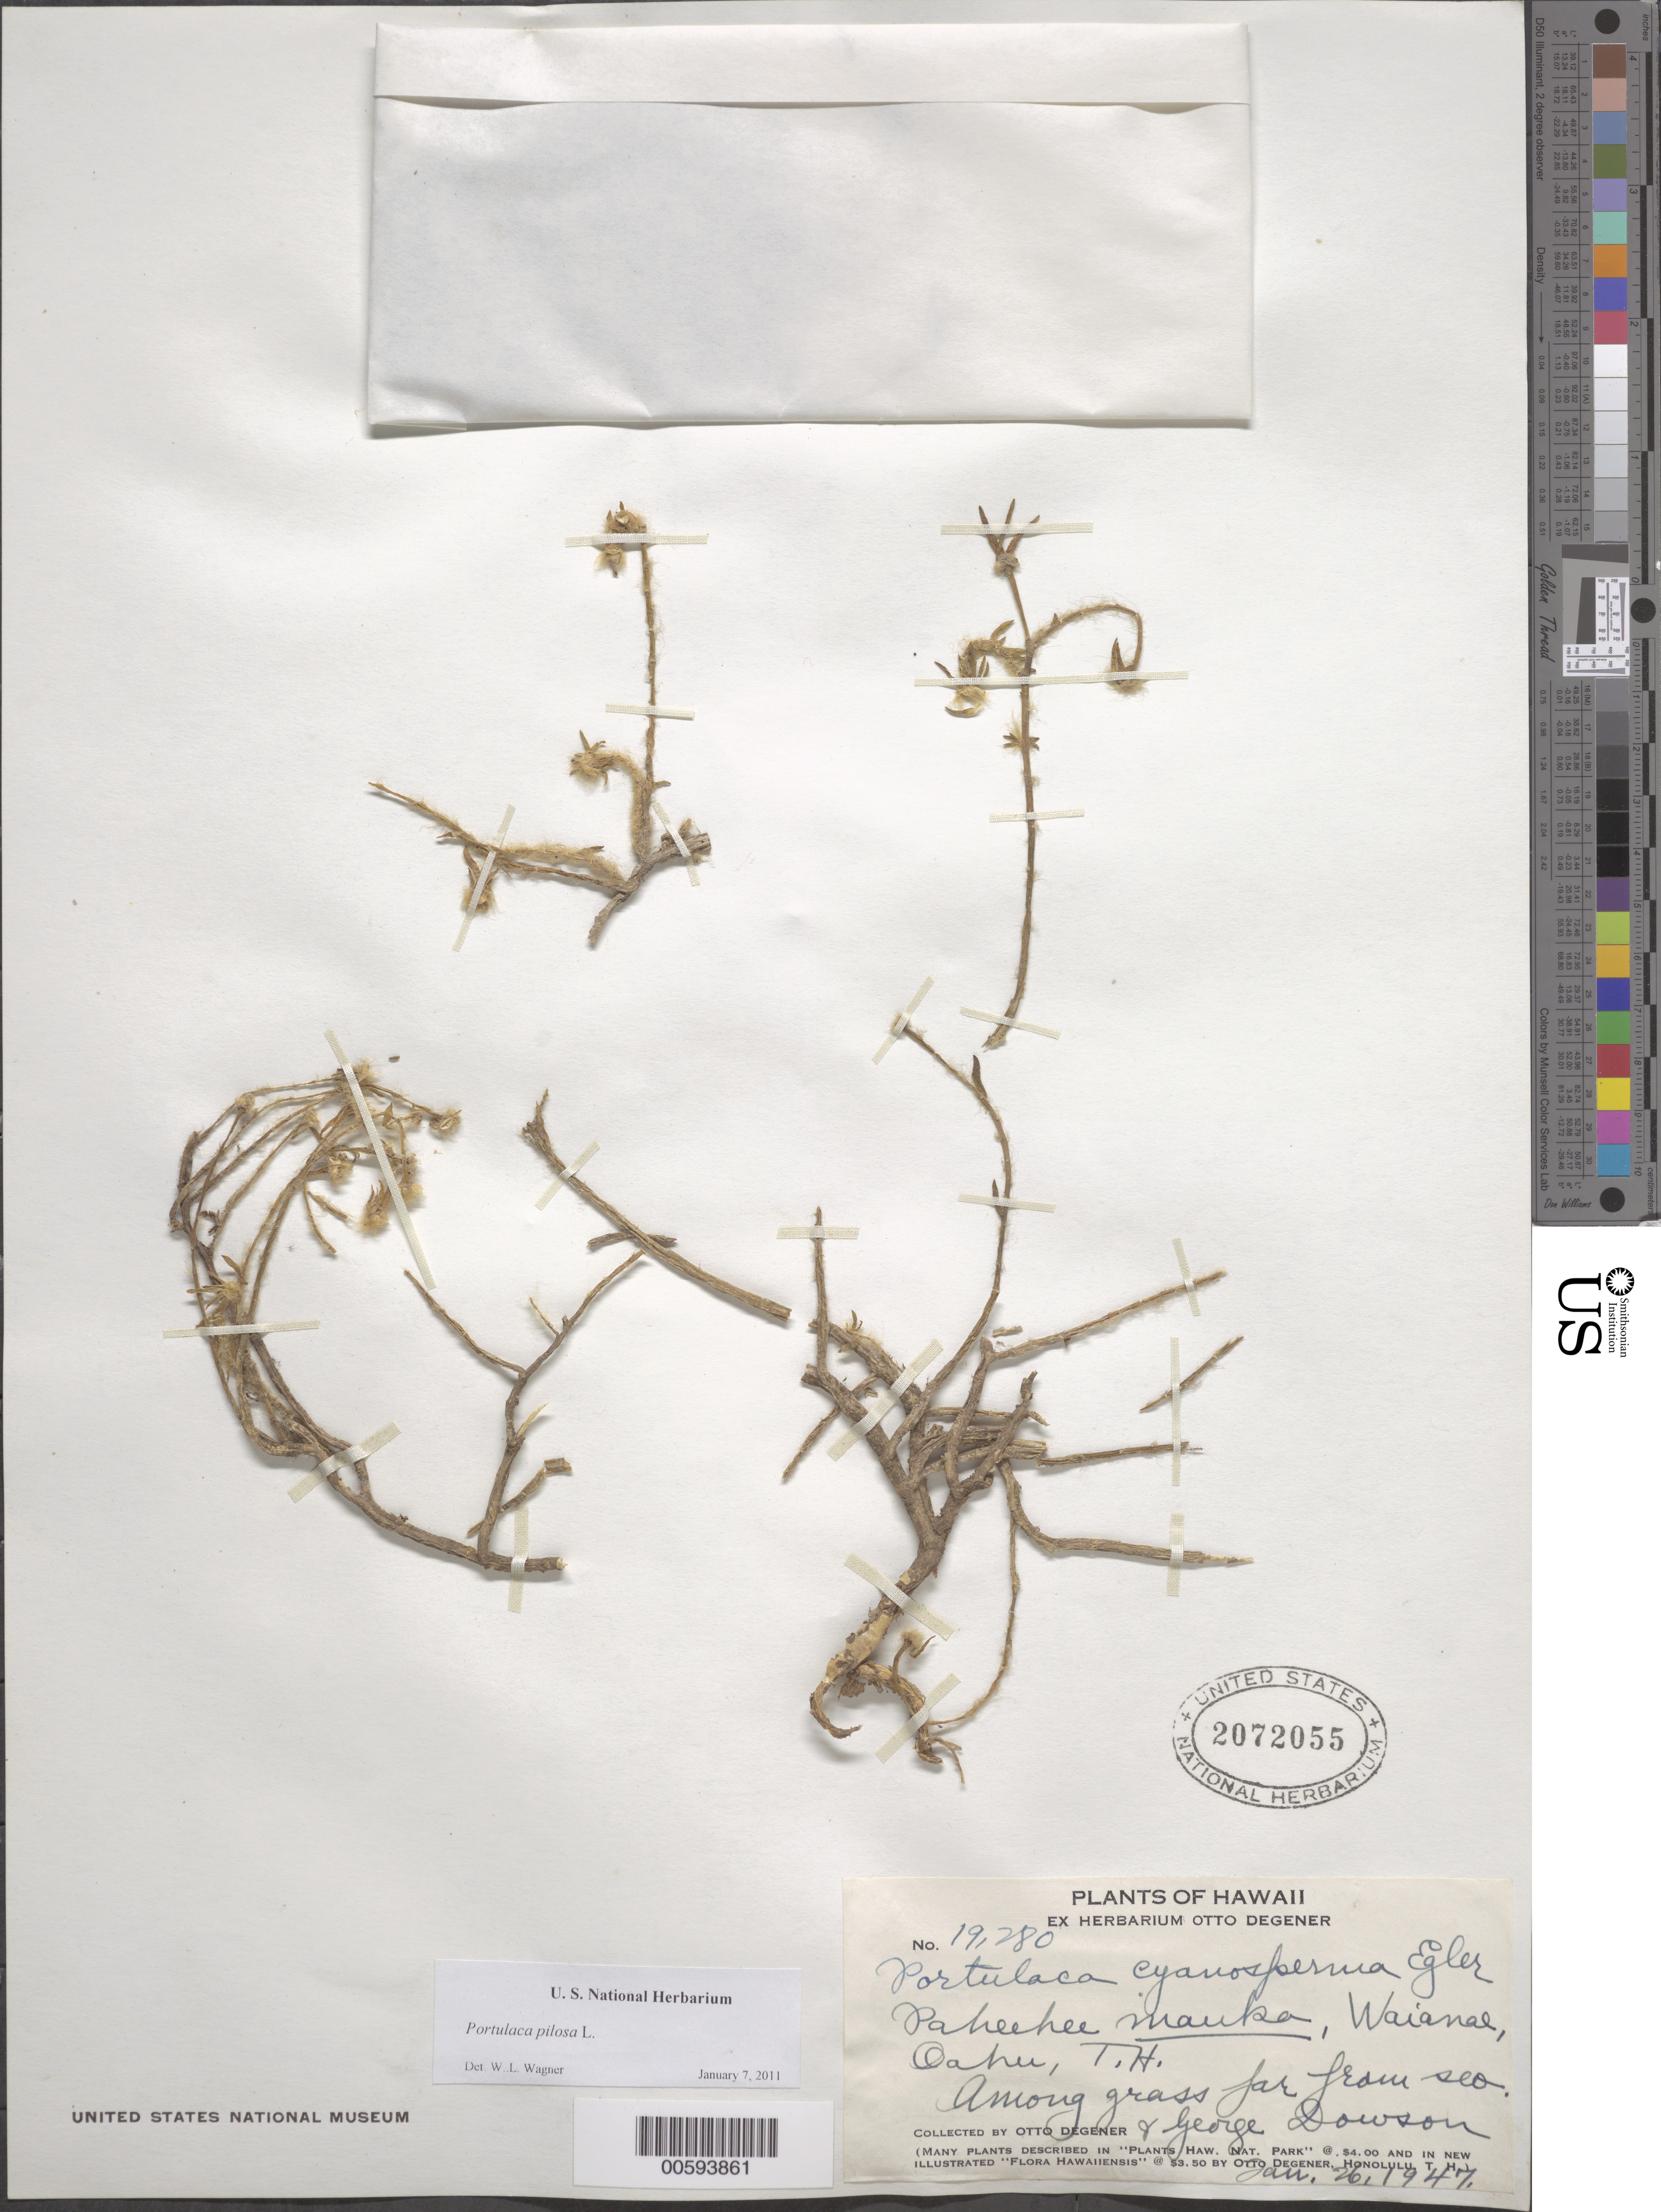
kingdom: Plantae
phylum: Tracheophyta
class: Magnoliopsida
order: Caryophyllales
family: Portulacaceae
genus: Portulaca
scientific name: Portulaca pilosa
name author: L.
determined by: Wagner, W. L., (BOT), Smithsonian Institution - National Museum of Natural History (UNITED STATES)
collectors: O. Degener & G. Dowson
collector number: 19280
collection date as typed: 26 Jan 1947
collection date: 1947-01-26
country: United States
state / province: Hawaii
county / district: Honolulu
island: Oahu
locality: Paheehee mauka, Waianae, far from sea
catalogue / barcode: US 2072055